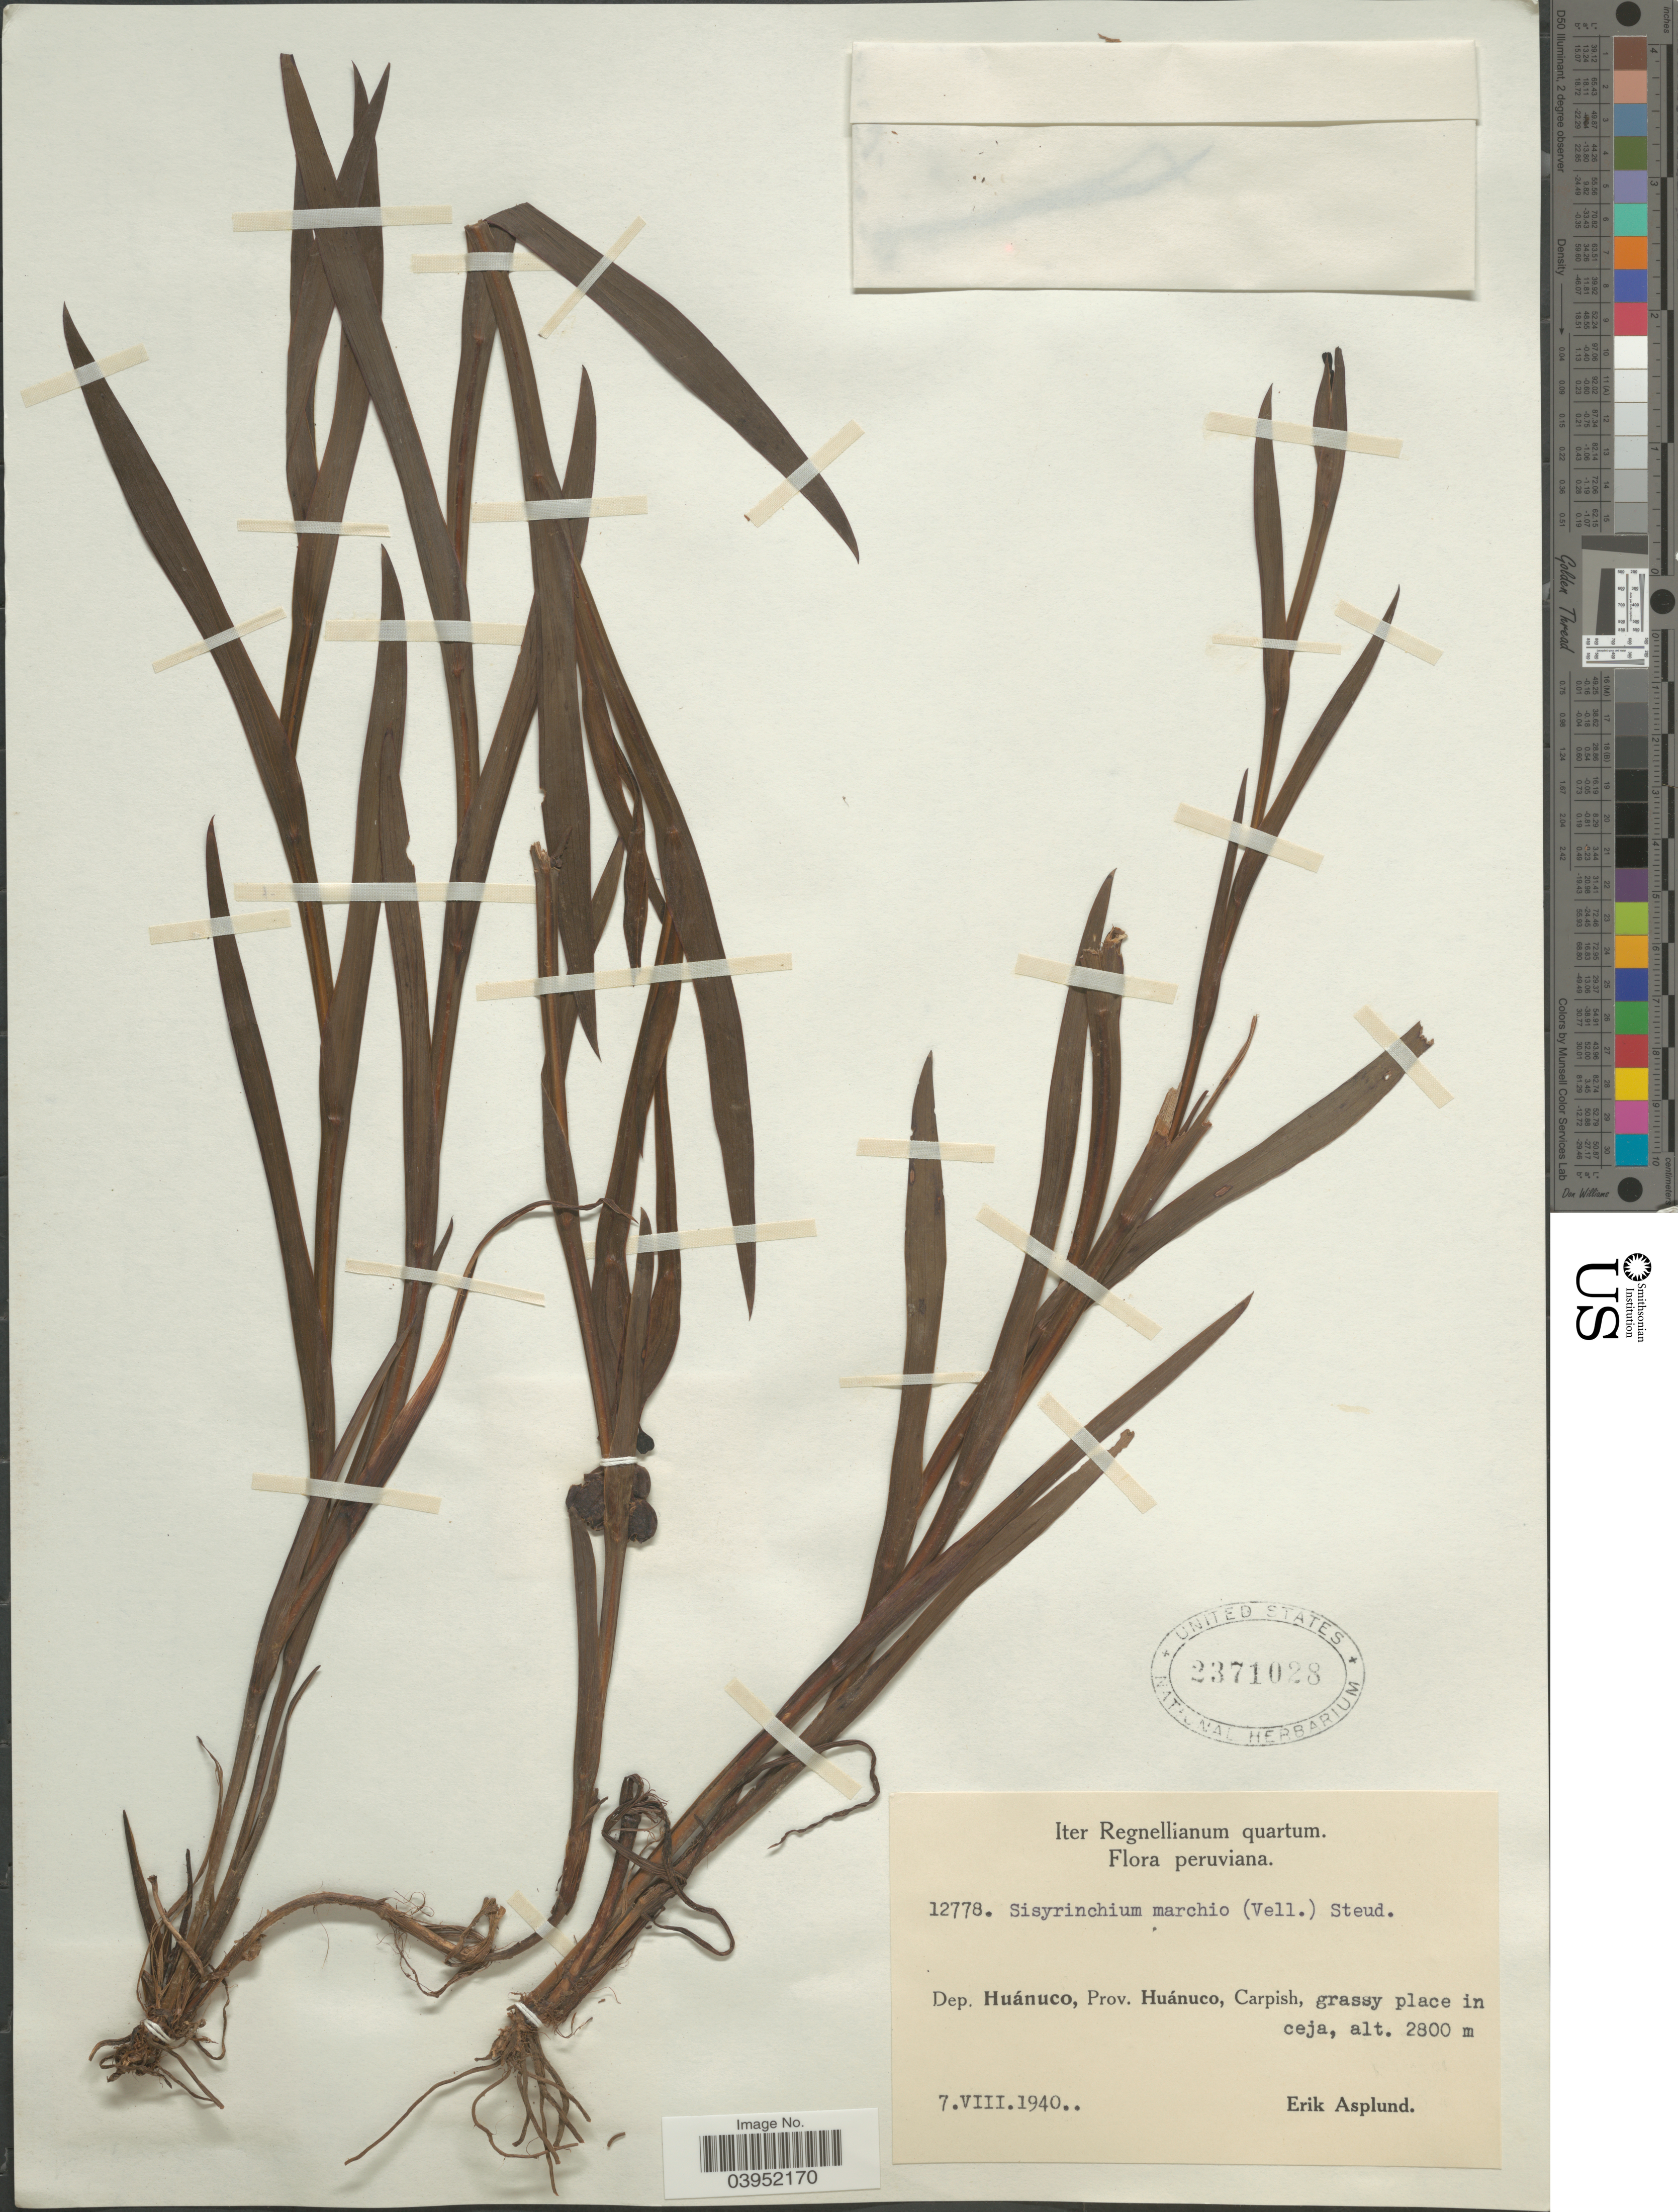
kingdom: Plantae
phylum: Tracheophyta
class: Liliopsida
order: Asparagales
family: Iridaceae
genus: Sisyrinchium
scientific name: Sisyrinchium marchio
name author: (Vell.) Steud.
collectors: E. Asplund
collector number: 12778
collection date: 1940-08-07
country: Peru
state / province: Huánuco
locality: Dep. Huánuco, Carpish, grassy place in ceja.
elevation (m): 2800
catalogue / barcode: US 2371028